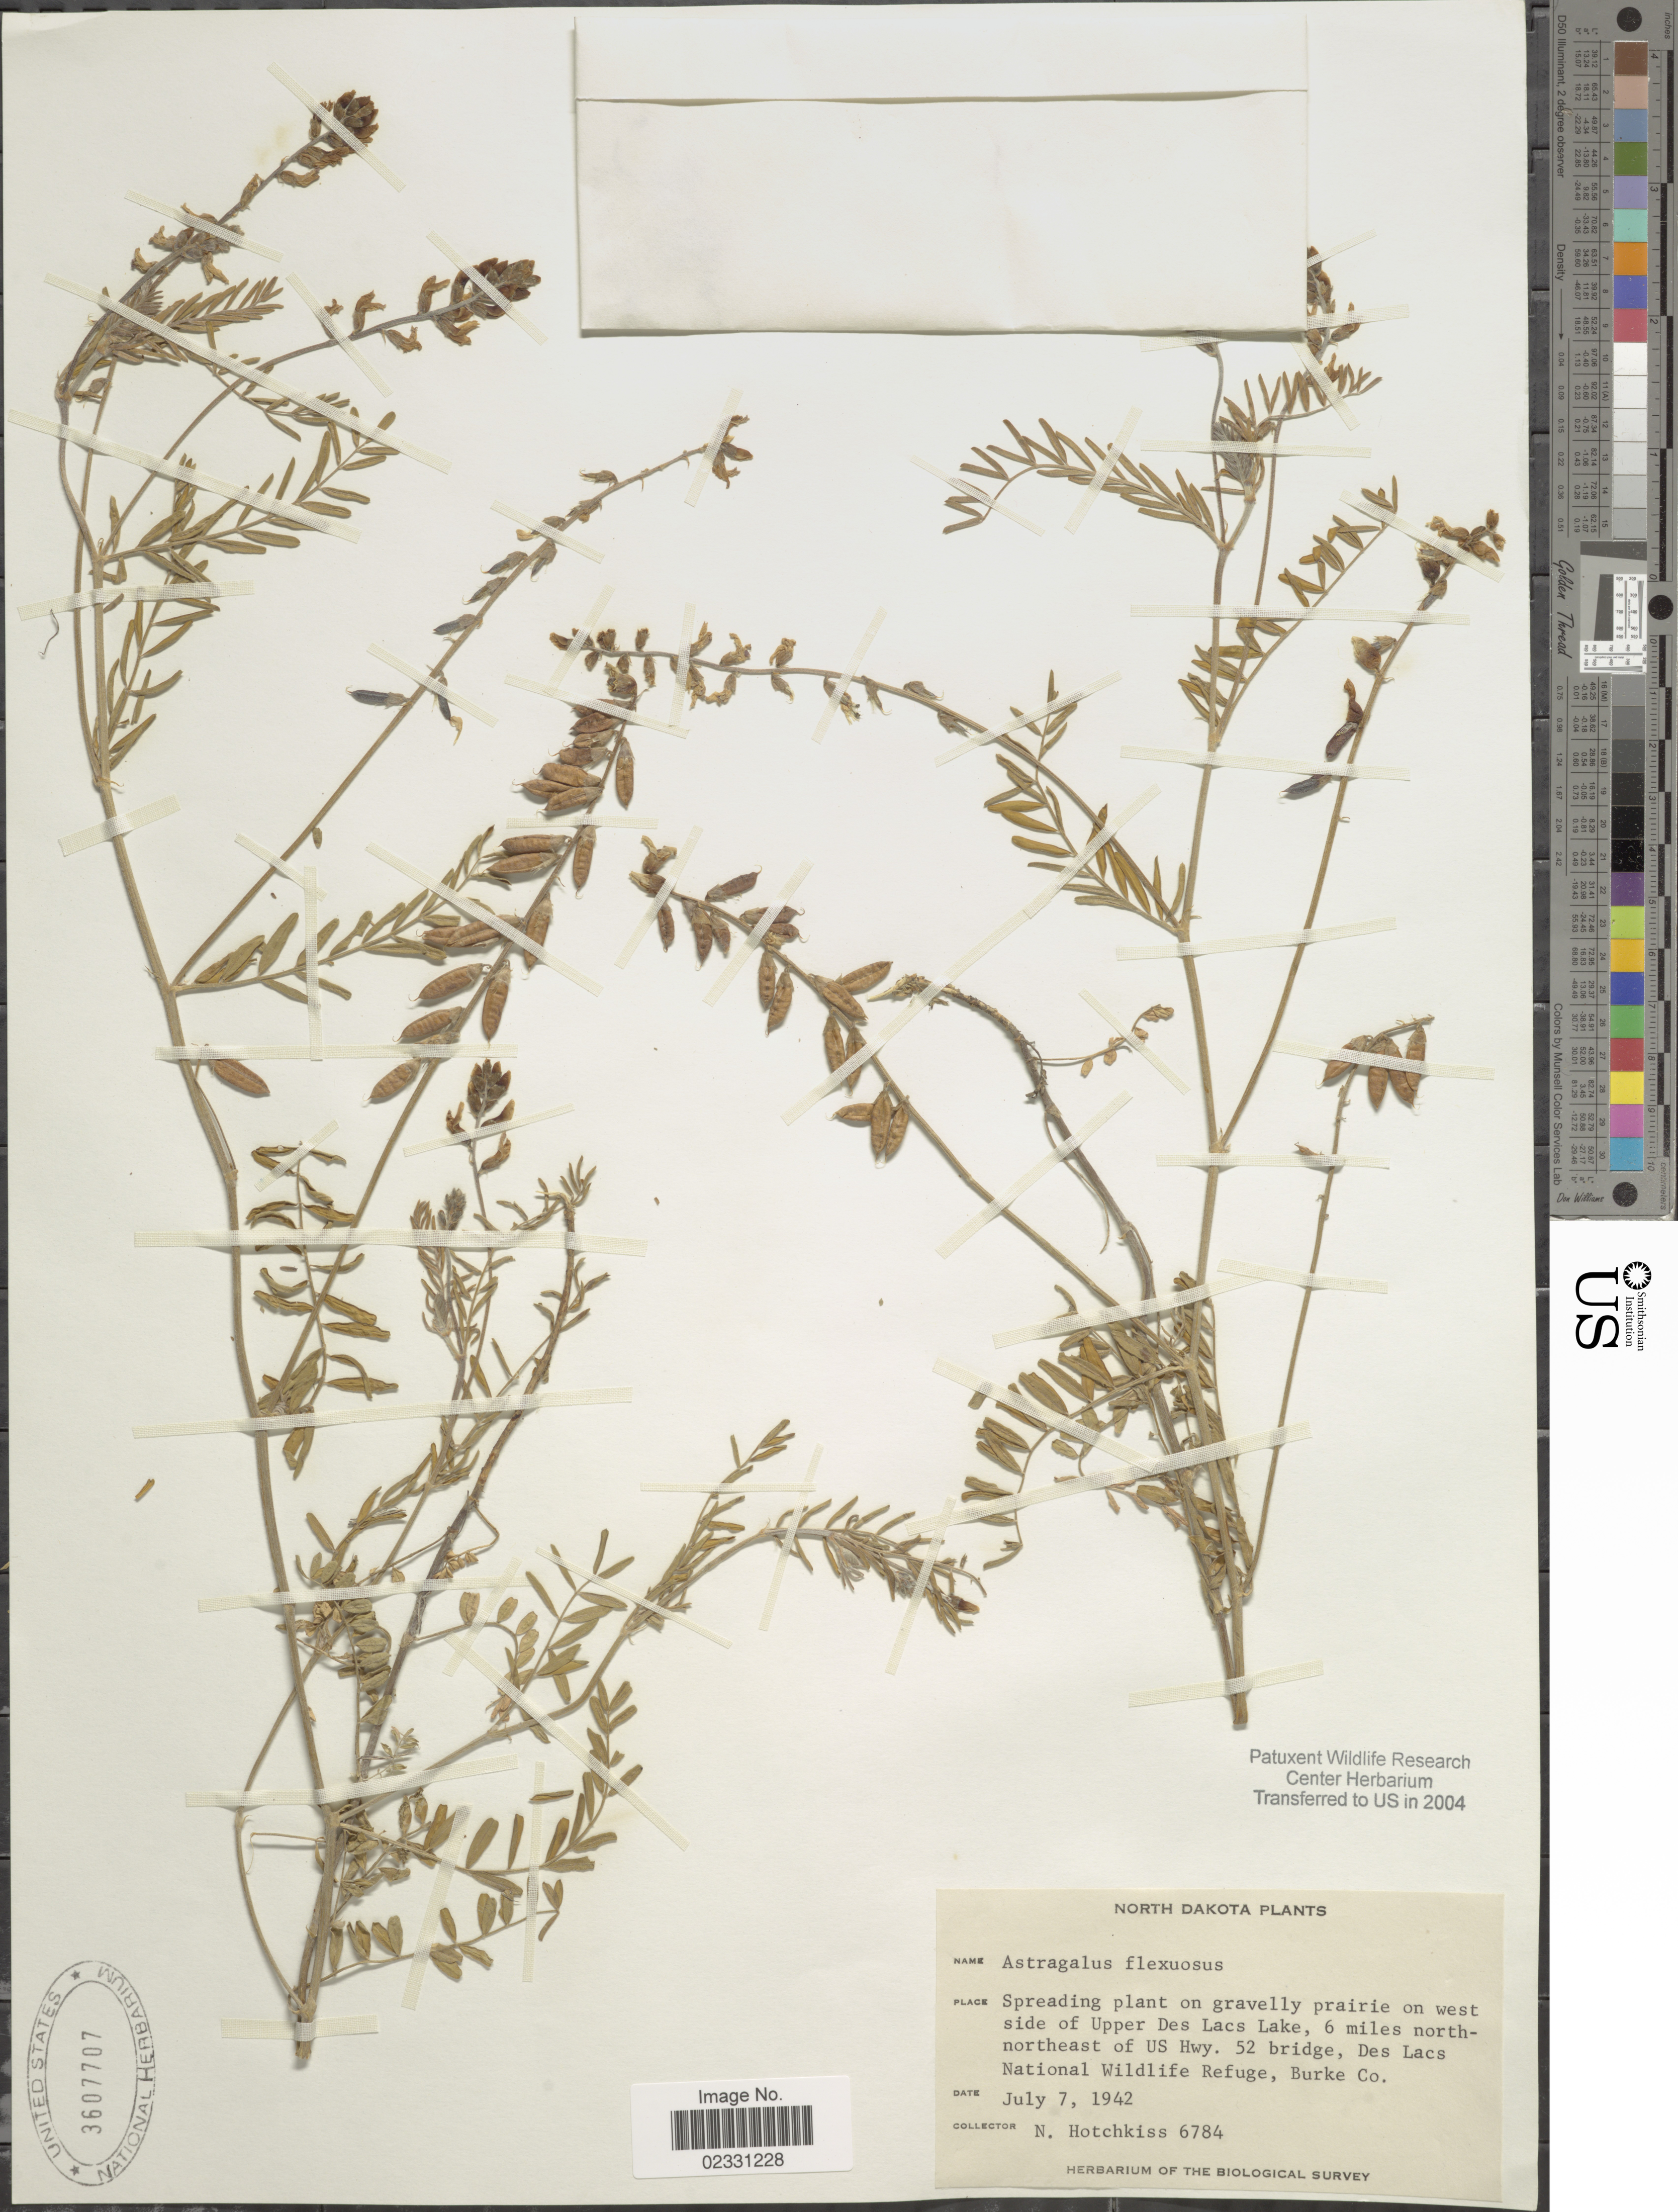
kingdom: Plantae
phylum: Tracheophyta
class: Magnoliopsida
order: Fabales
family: Fabaceae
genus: Astragalus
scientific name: Astragalus flexuosus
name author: (Hook.) Douglas ex G. Don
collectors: N. Hotchkiss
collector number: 6784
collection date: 1942-07-07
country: United States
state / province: North Dakota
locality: West side of Upper Des Lacs Lake, 6 miles north-northeast of US Hwy. 52 bridge, Des Lacs National Wildlife Refuge, Burke Co.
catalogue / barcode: US 3607707